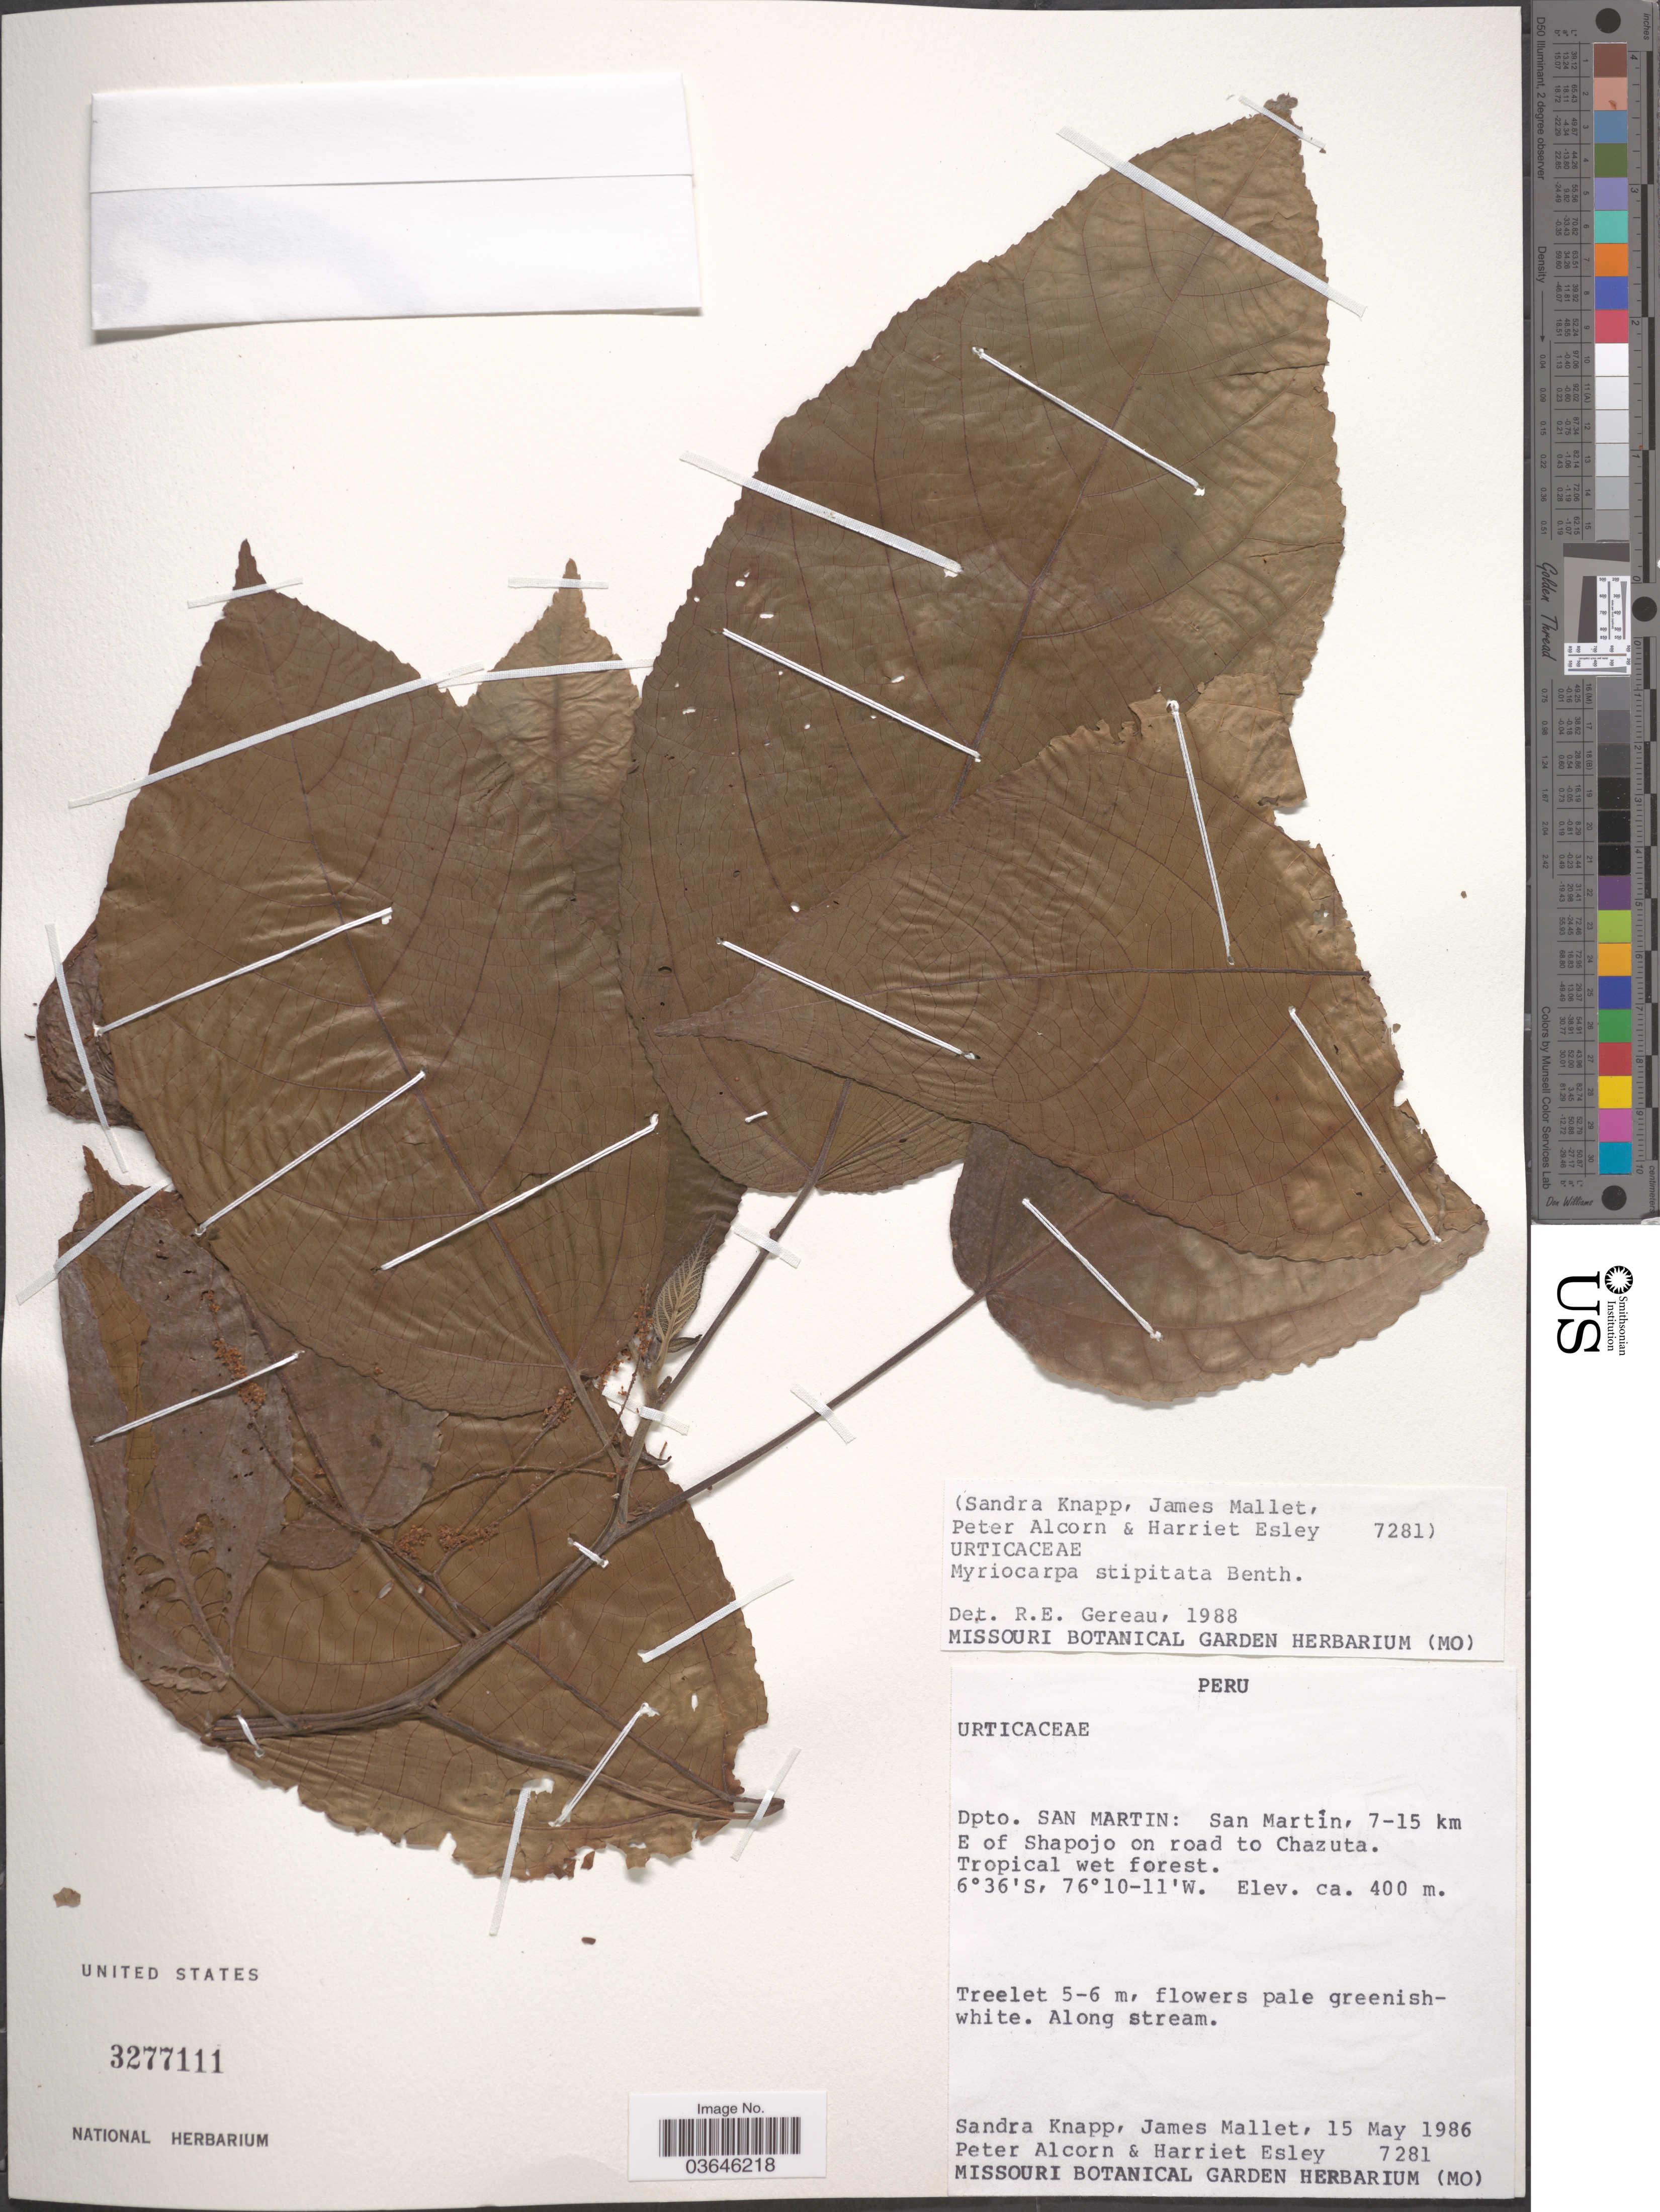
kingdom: Plantae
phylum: Tracheophyta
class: Magnoliopsida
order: Rosales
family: Urticaceae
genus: Myriocarpa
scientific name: Myriocarpa stipitata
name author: Benth.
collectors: S. Knapp, J. Mallet, P. Alcorn & H. Esley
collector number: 7281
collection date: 1986-05-15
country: Peru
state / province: San Martín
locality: Dpto. San Martin: San Martín, 7-15 km E of Shapojo on road to Chazuta.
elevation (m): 400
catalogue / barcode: US 3277111